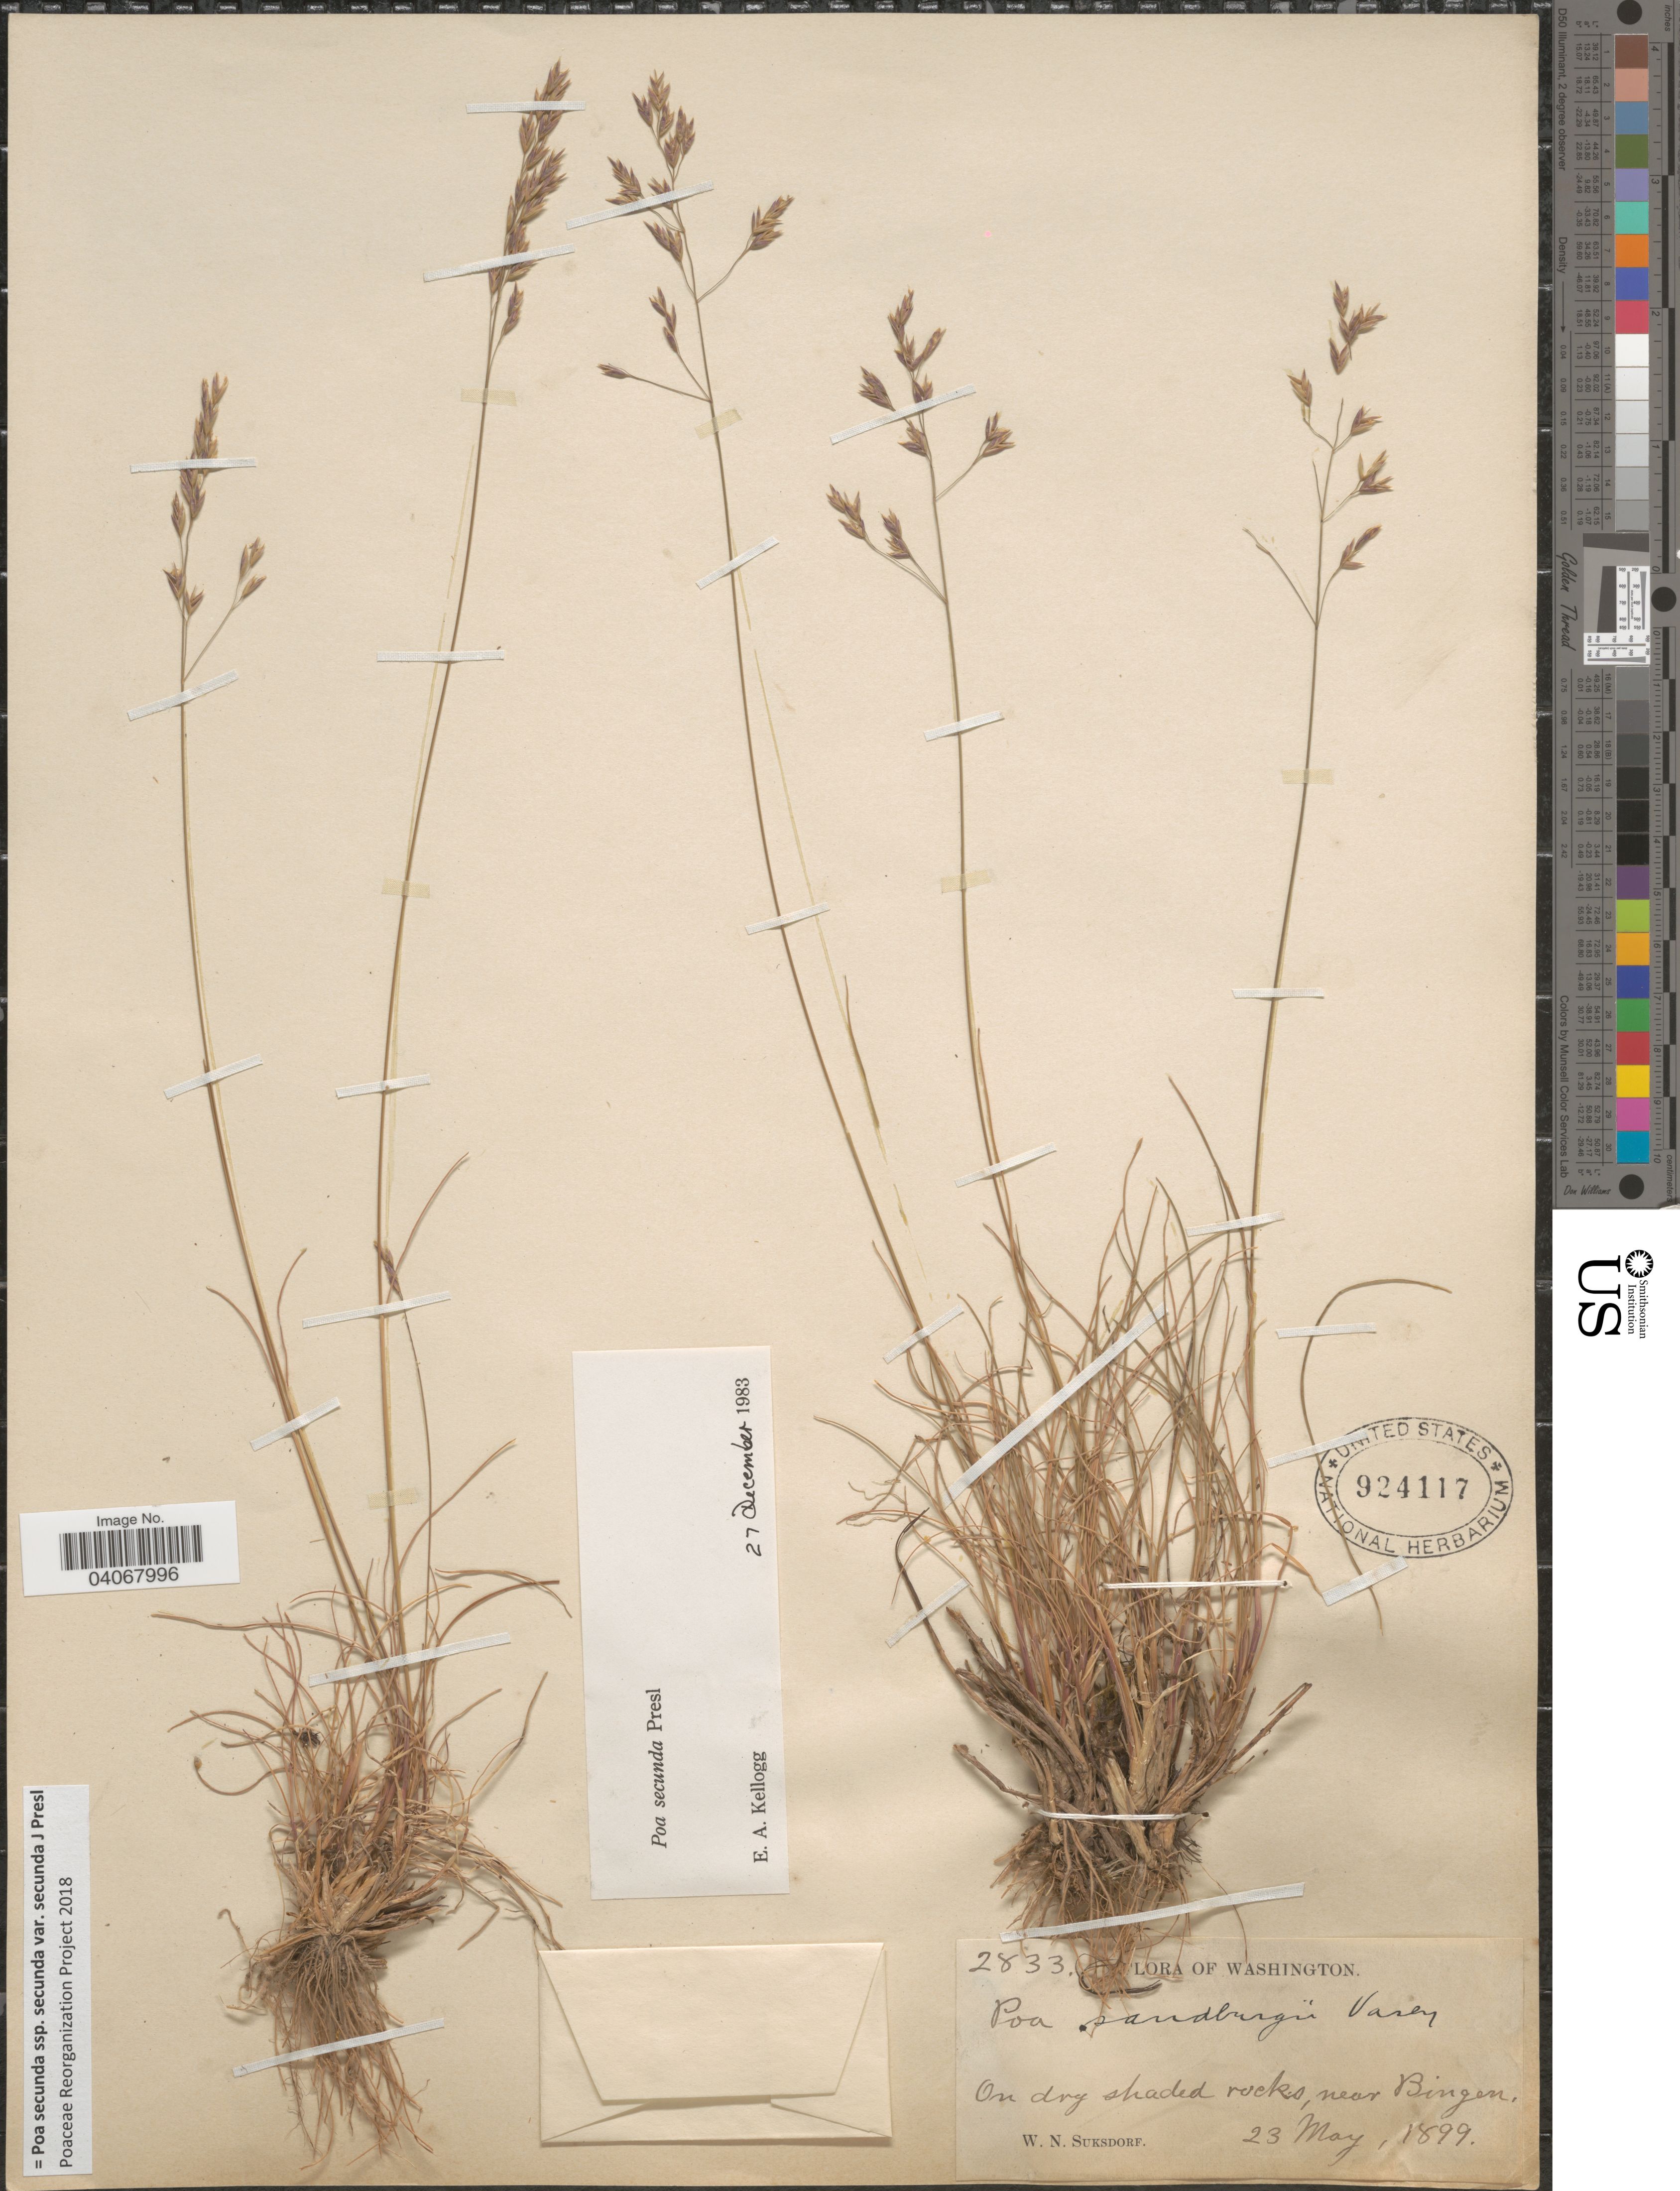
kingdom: Plantae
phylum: Tracheophyta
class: Liliopsida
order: Poales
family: Poaceae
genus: Poa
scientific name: Poa secunda subsp. secunda var. secunda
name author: J. Presl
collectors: W. N. Suksdorf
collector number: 2833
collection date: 1899-05-23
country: United States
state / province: Washington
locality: On dry shaded rocks, near Bingen.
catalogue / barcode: US 924117